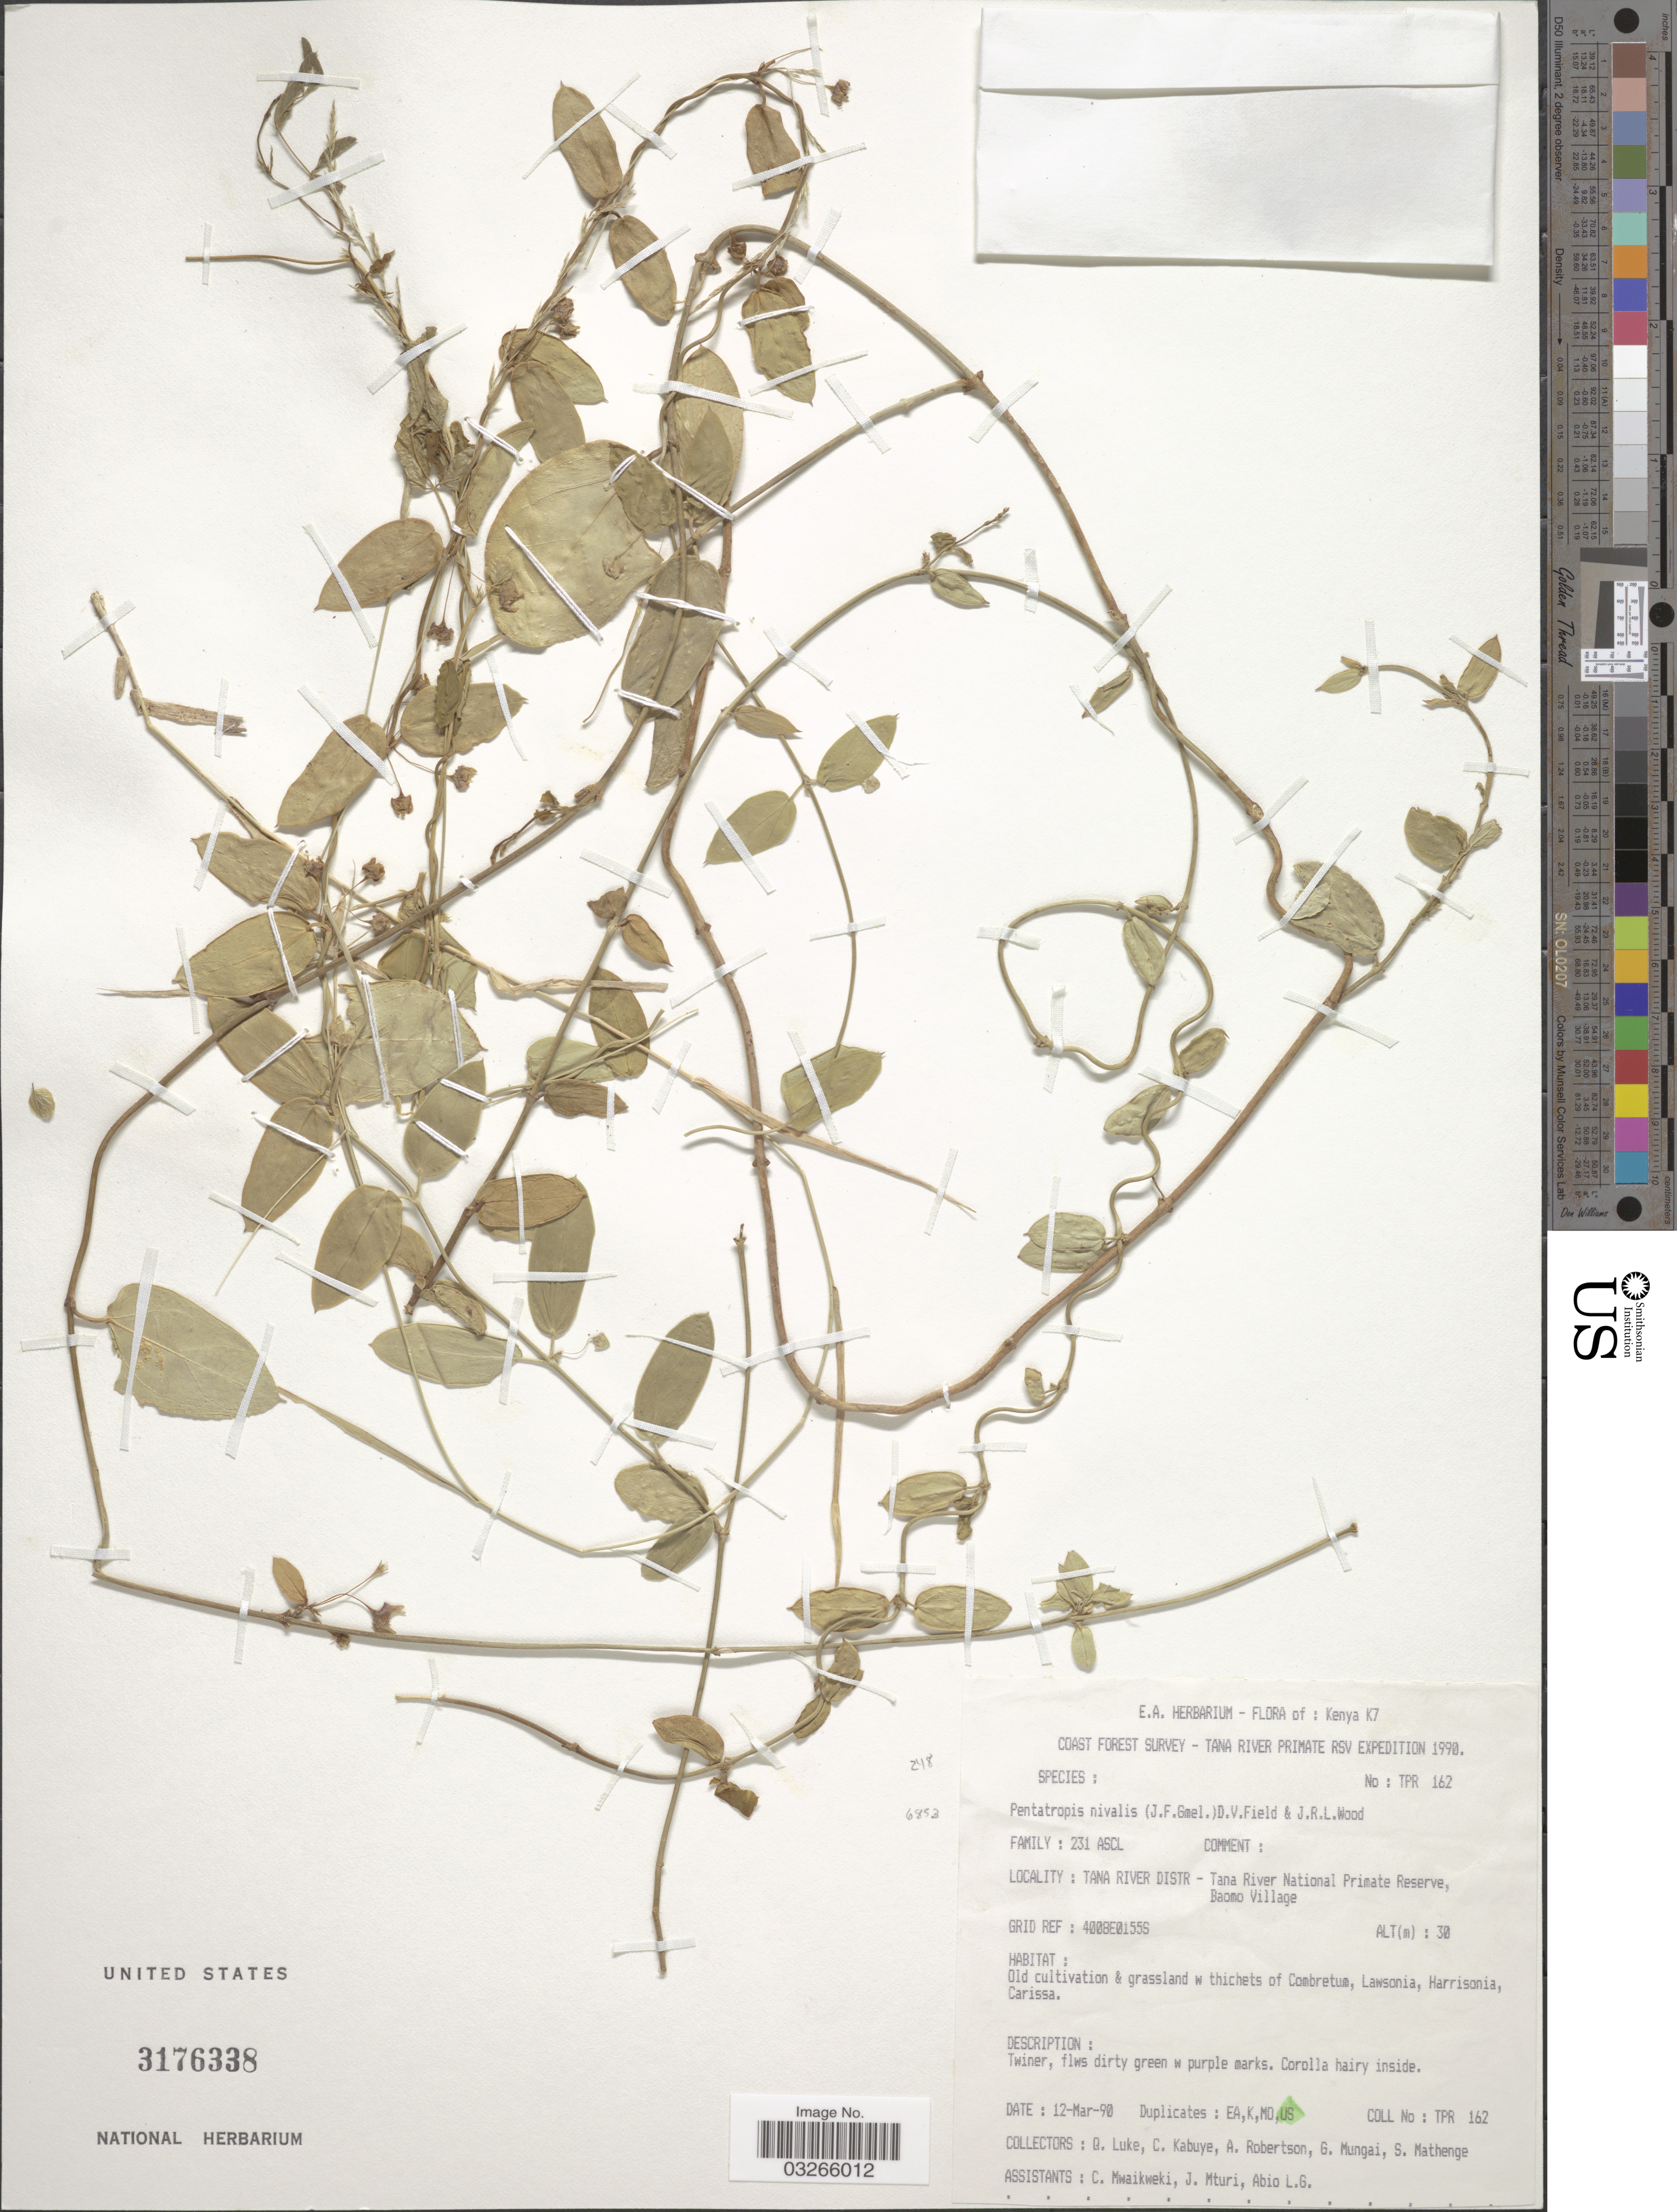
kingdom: Plantae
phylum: Tracheophyta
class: Magnoliopsida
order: Gentianales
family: Apocynaceae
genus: Pentatropis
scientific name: Pentatropis nivalis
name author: (J.F. Gmel.) D.V. Field & J.R.I. Wood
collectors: Q. Luke, C. Kabuye, A. Robertson, G. Mungai & et al.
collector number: TPR162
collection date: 1990-03-12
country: Kenya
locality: Kenya K7. Tana River Distr - Tana River National Primate Reserve, Baomo Village.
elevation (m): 30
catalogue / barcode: US 3176338